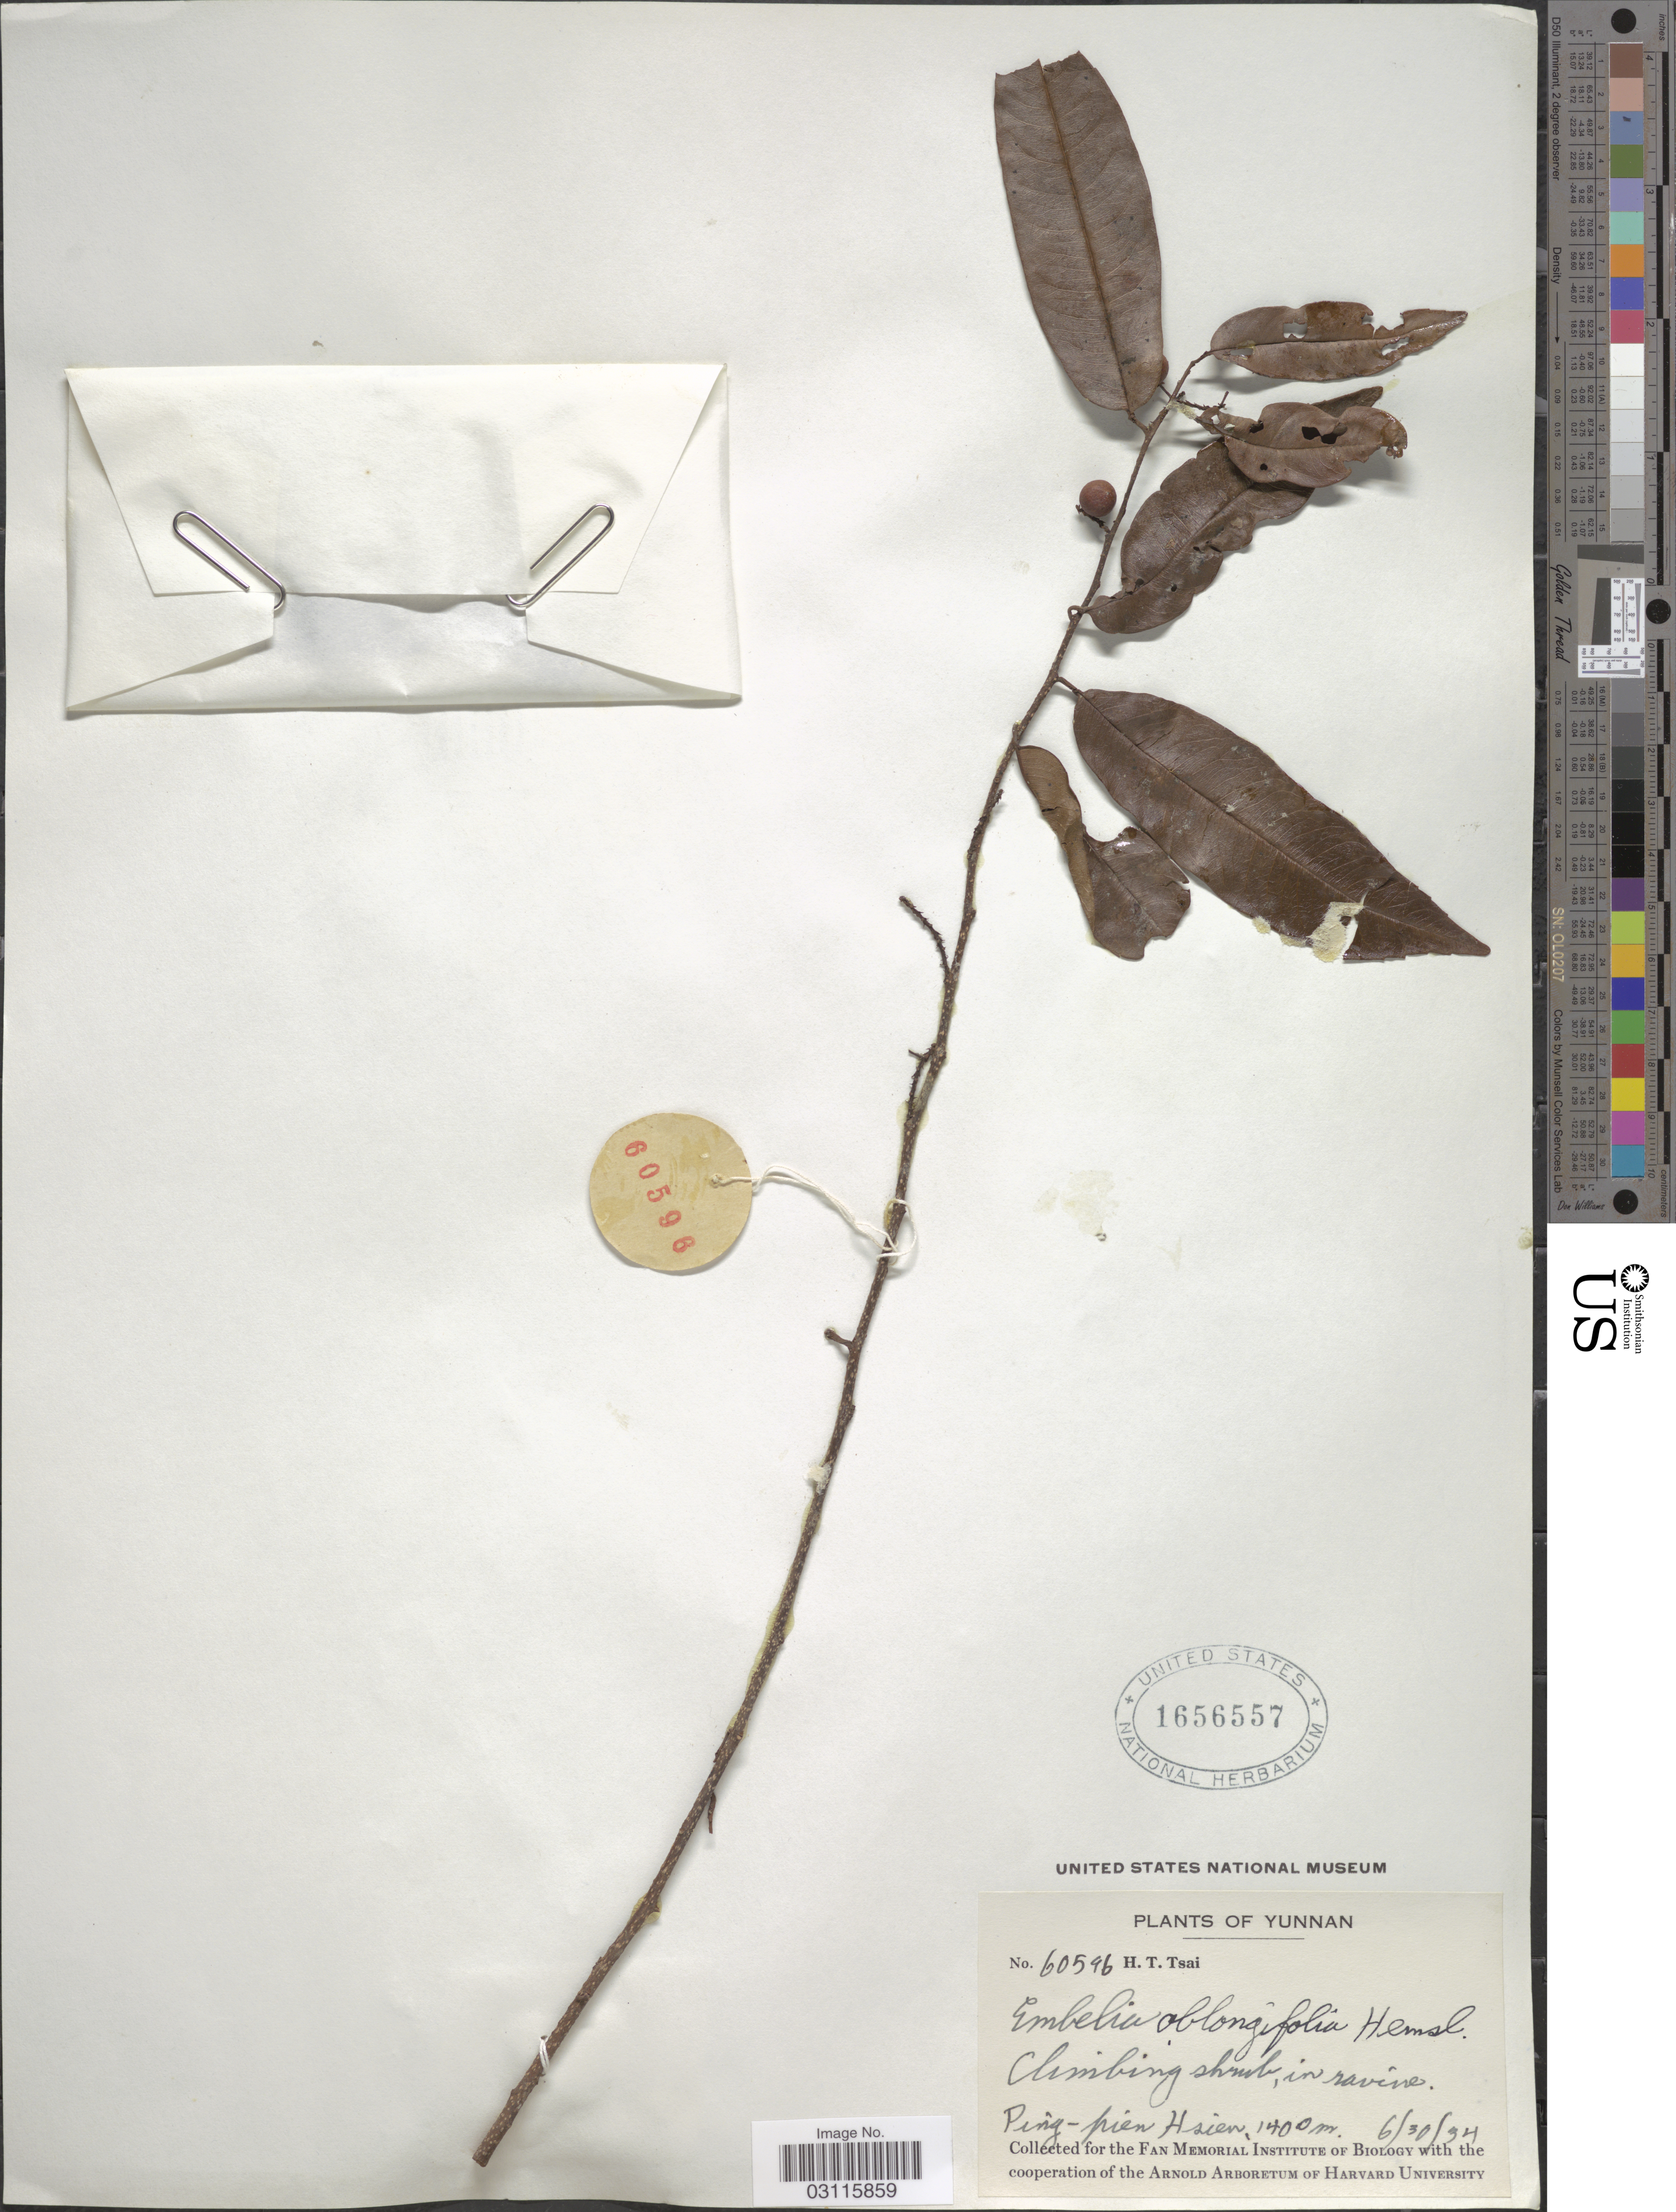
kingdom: Plantae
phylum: Tracheophyta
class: Magnoliopsida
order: Ericales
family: Primulaceae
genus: Embelia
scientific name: Embelia oblongifolia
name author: Hemsl.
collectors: H. Tsai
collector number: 60596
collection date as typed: Transcribed d/m/y: 30/6/34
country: China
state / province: Yunnan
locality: In ravine. Ping-pien Hsien.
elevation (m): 1400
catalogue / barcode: US 1656557